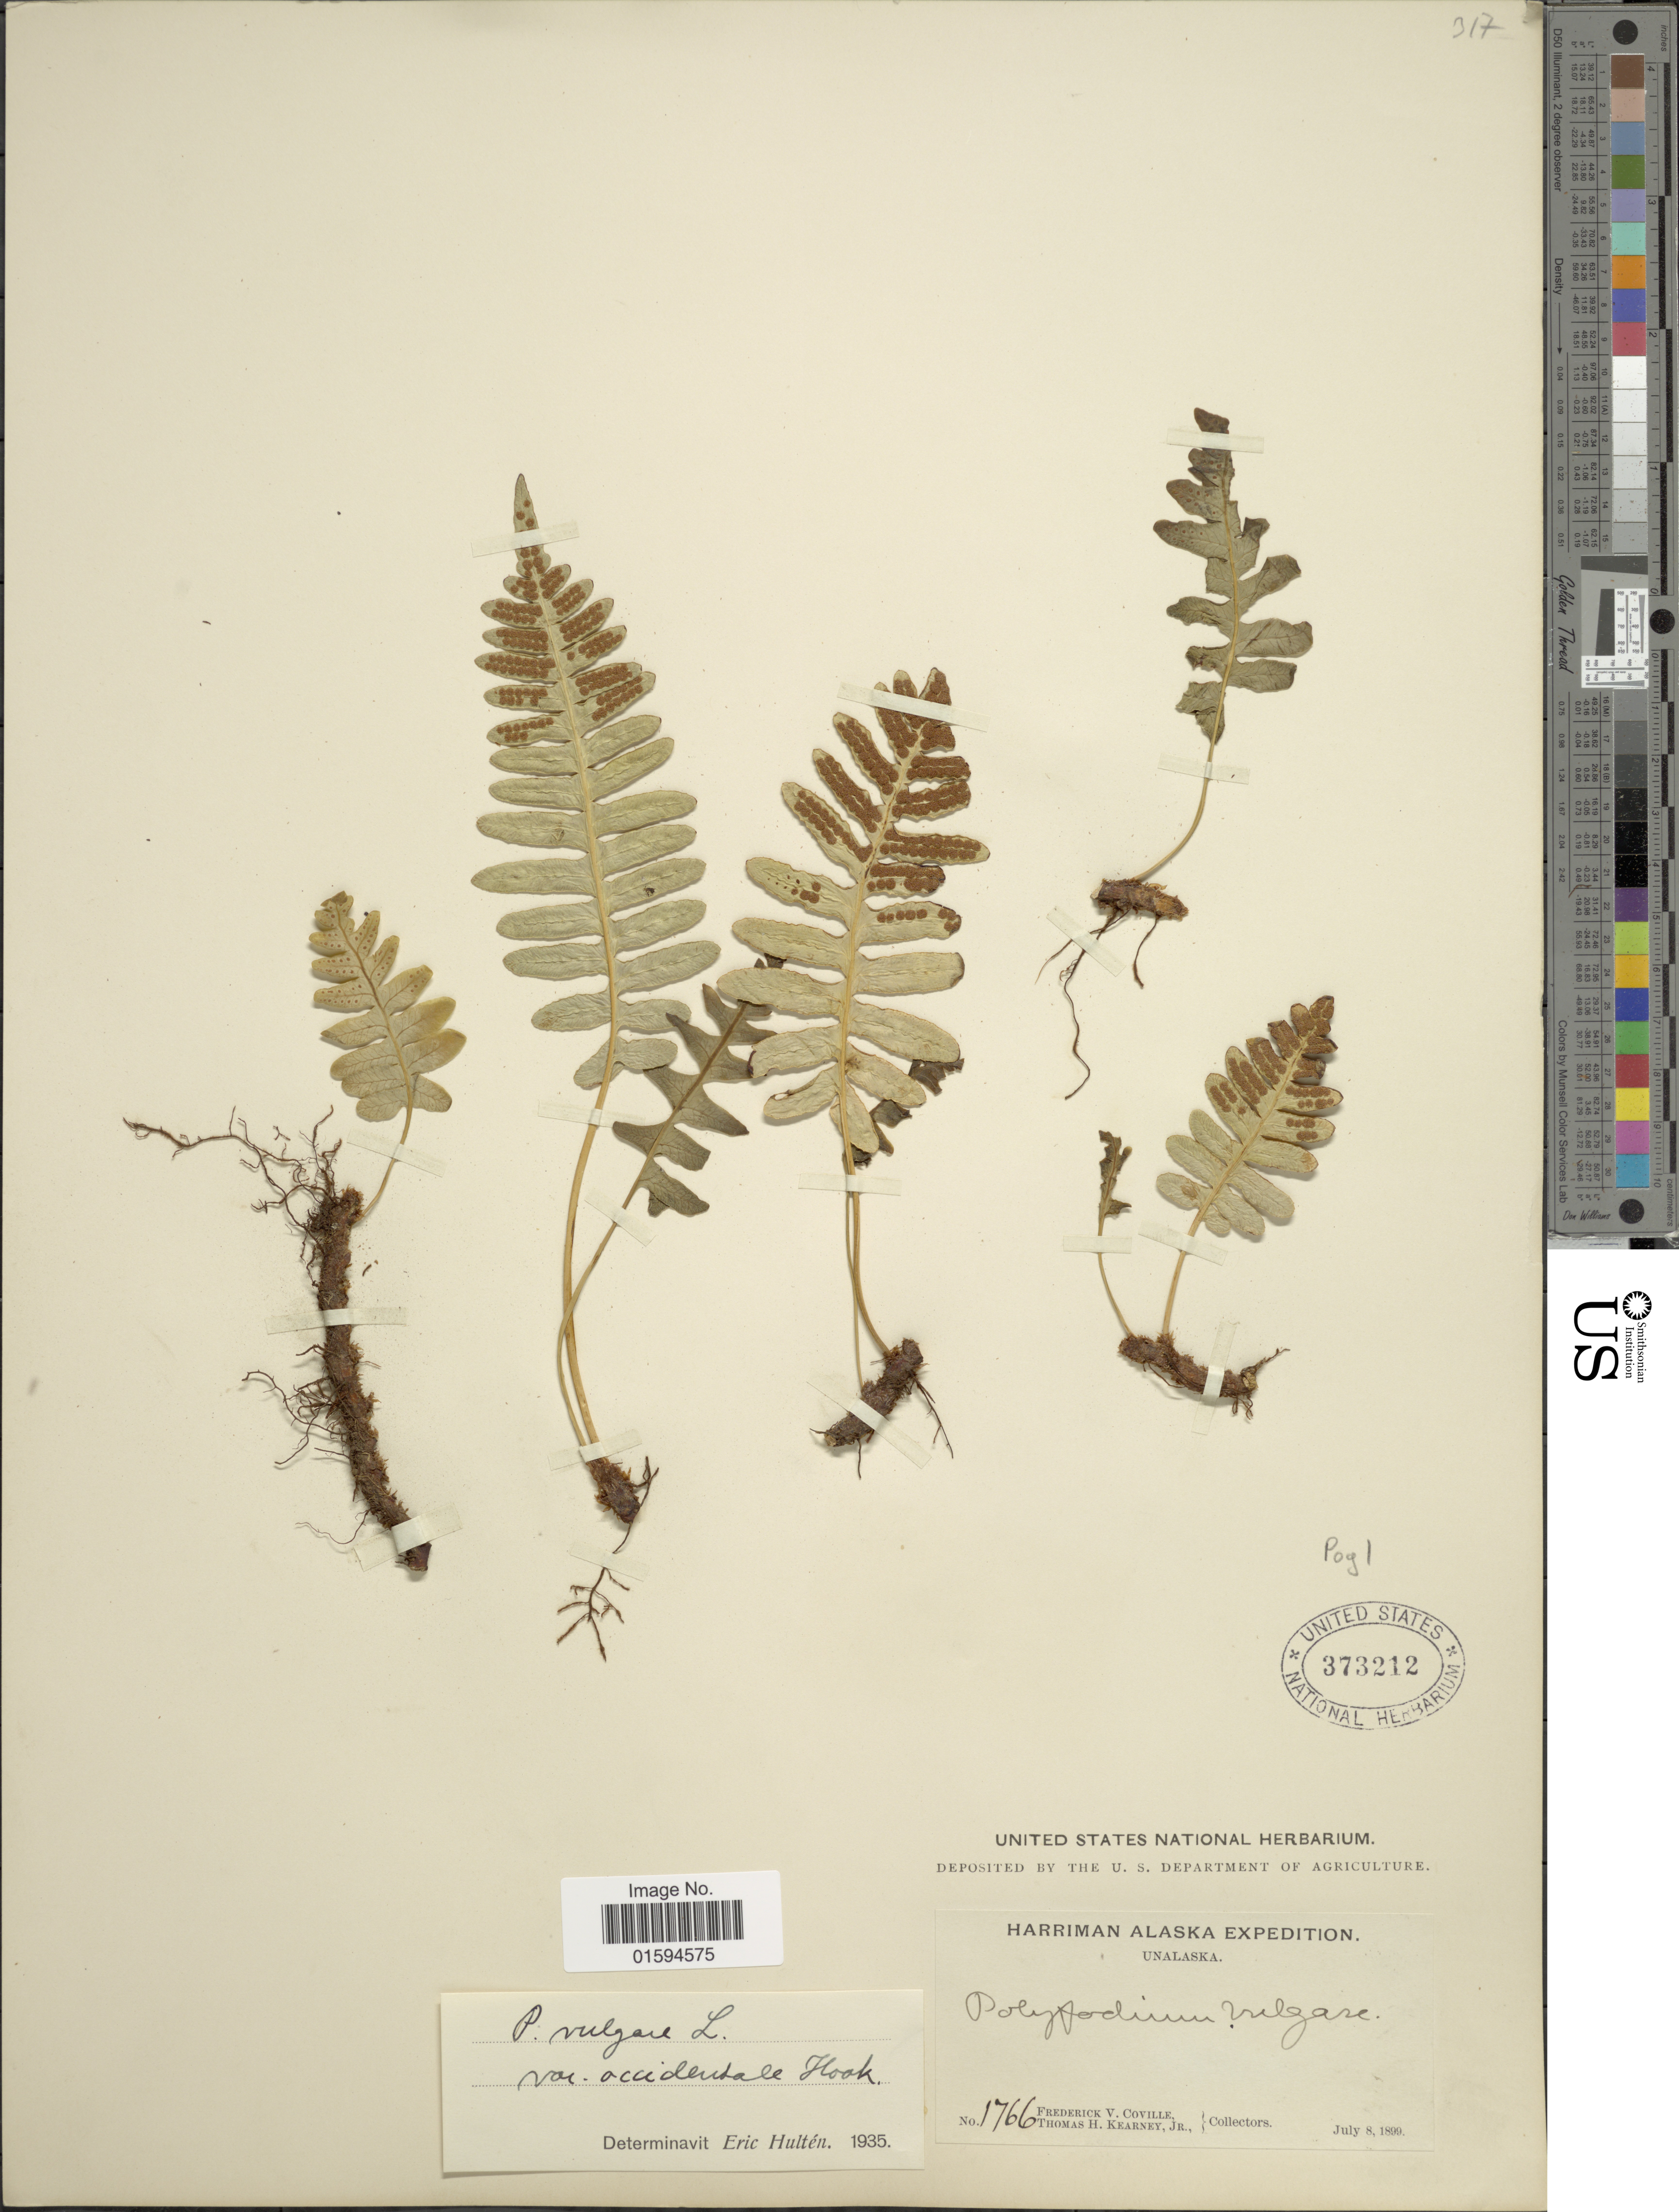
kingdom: Plantae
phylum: Tracheophyta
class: Polypodiopsida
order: Polypodiales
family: Polypodiaceae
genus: Polypodium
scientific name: Polypodium glycyrrhiza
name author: D.C. Eaton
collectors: F. V. Coville & T. H. Kearney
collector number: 1766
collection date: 1899-07-08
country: United States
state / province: Alaska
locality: Unalaska.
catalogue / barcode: US 373212